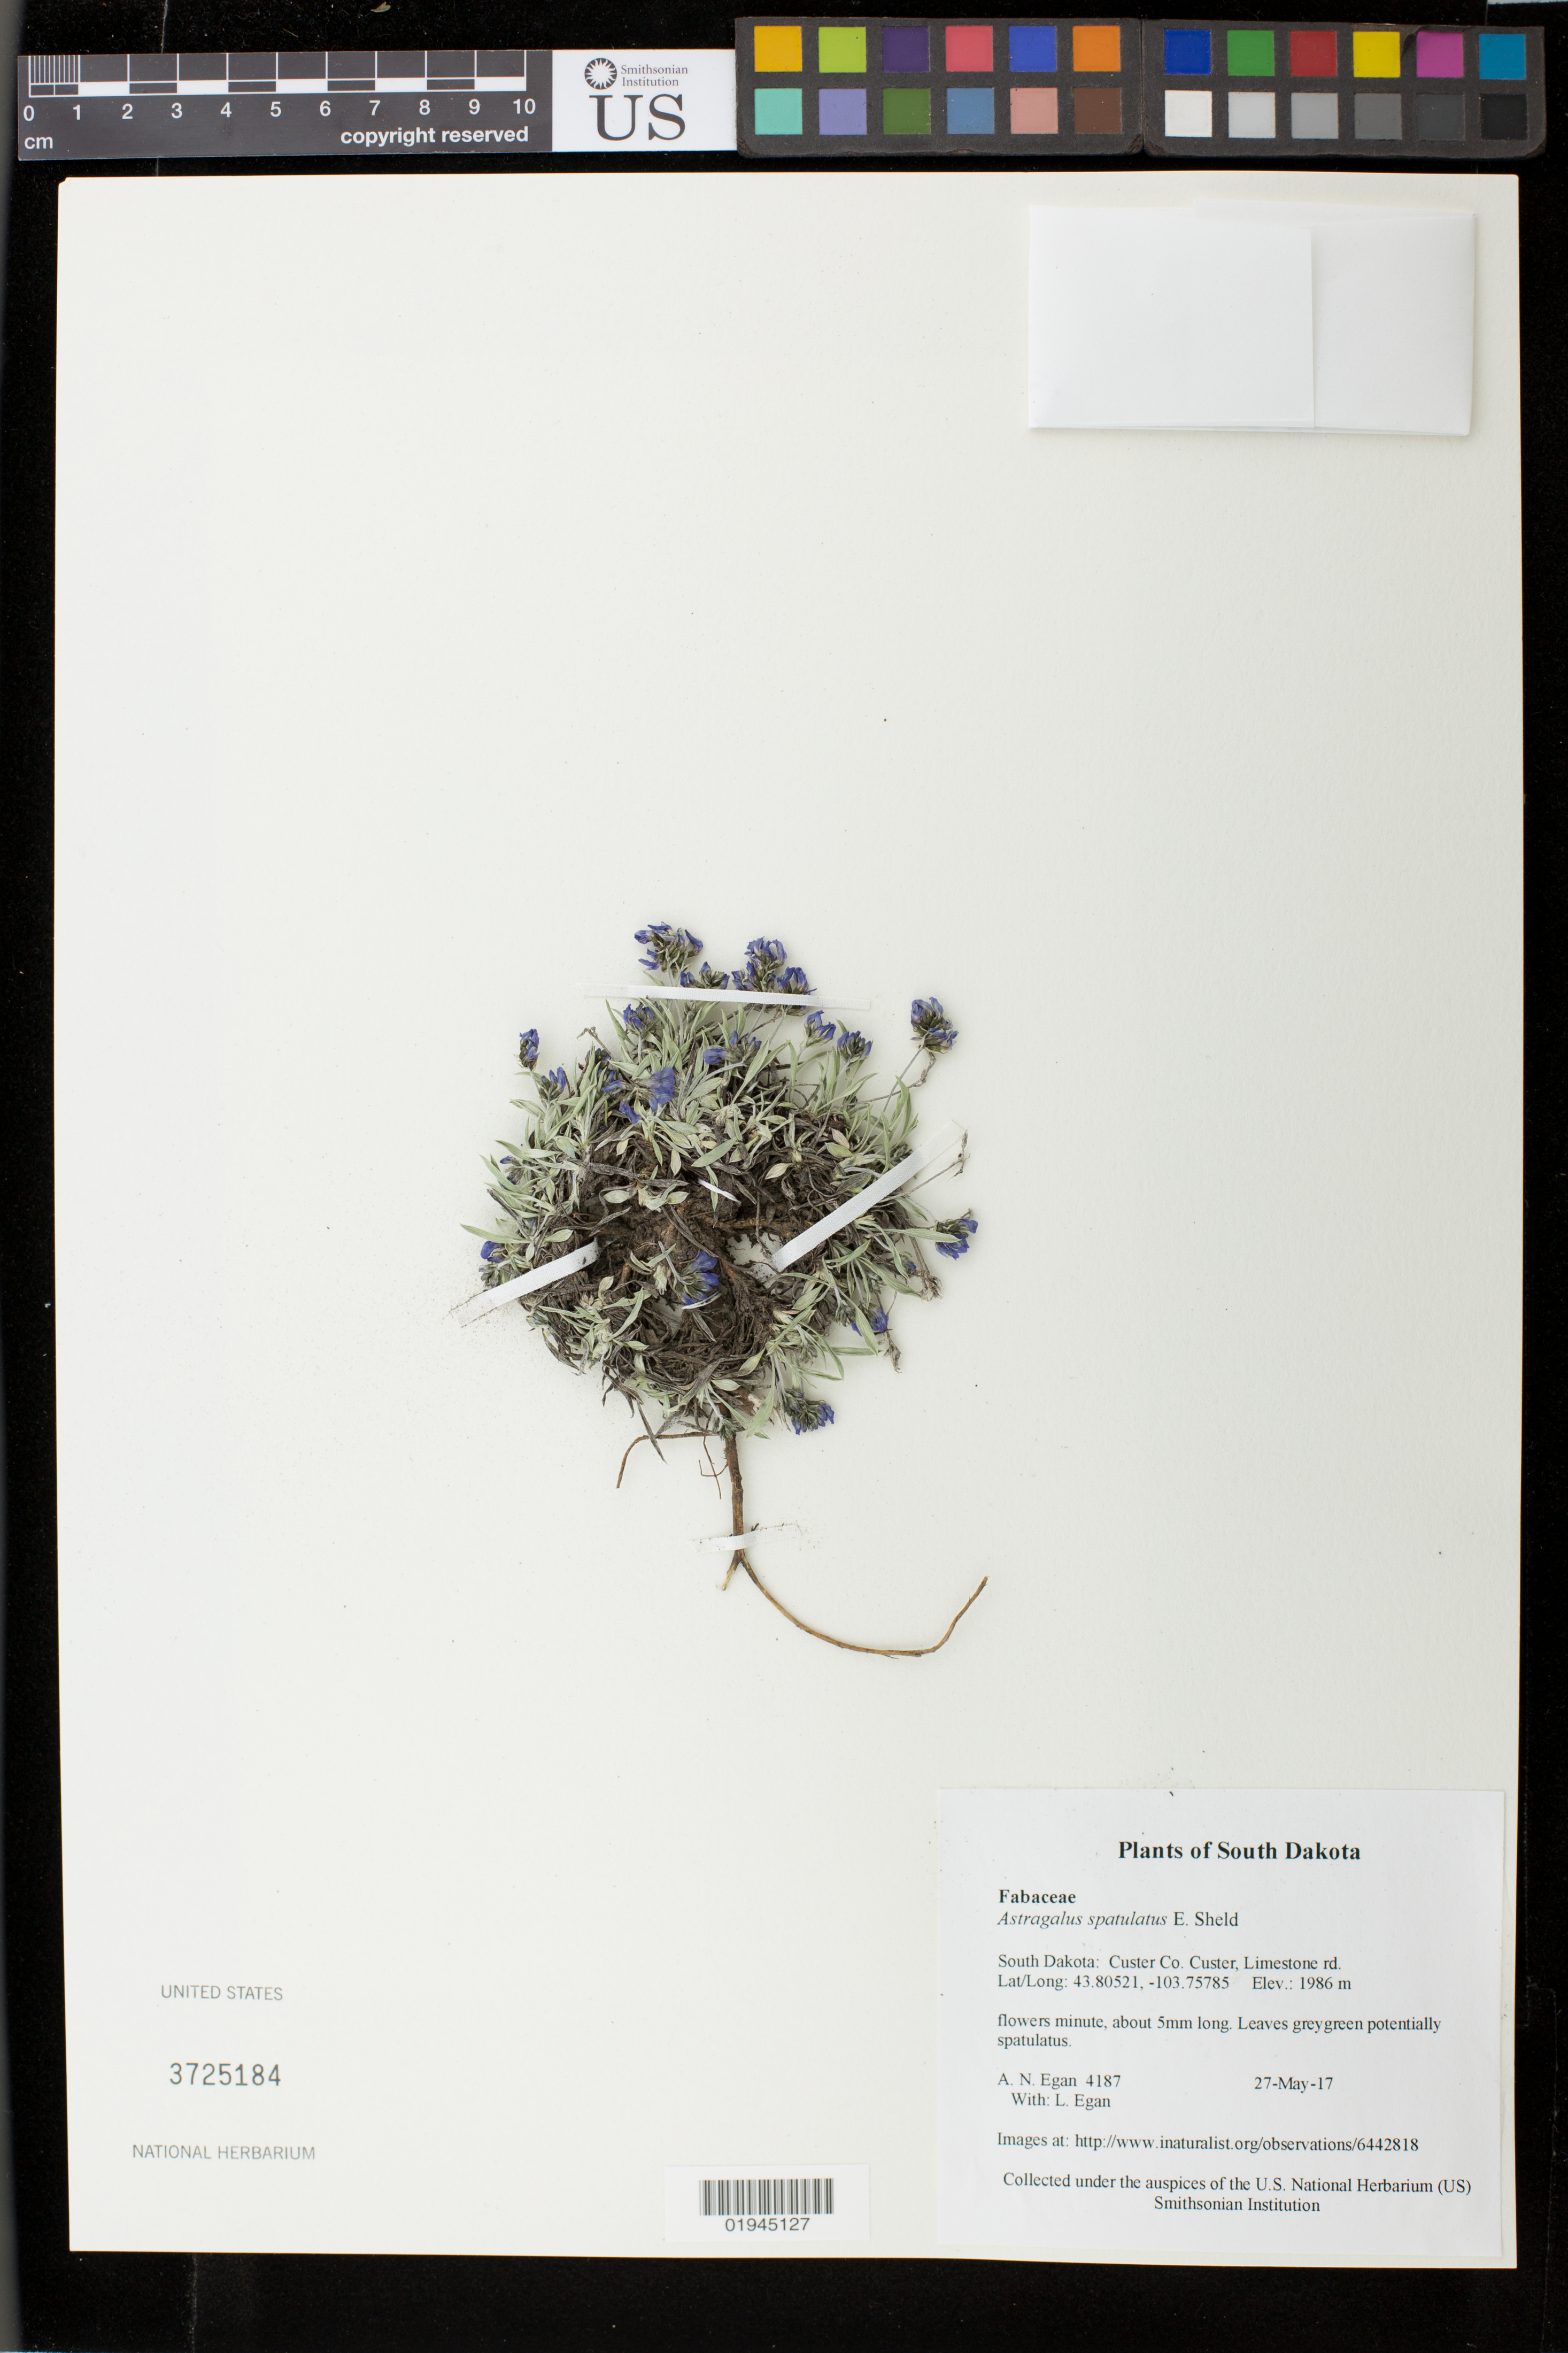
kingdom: Plantae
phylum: Tracheophyta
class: Magnoliopsida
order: Fabales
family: Fabaceae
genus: Astragalus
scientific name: Astragalus spatulatus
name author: E. Sheld.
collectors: A. N. Egan & L. Egan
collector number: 4187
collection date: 2017-05-27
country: United States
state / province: South Dakota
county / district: Custer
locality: Custer, Limestone rd.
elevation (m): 1986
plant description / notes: http://www.inaturalist.org/observations/6442818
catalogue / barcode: US 3725184